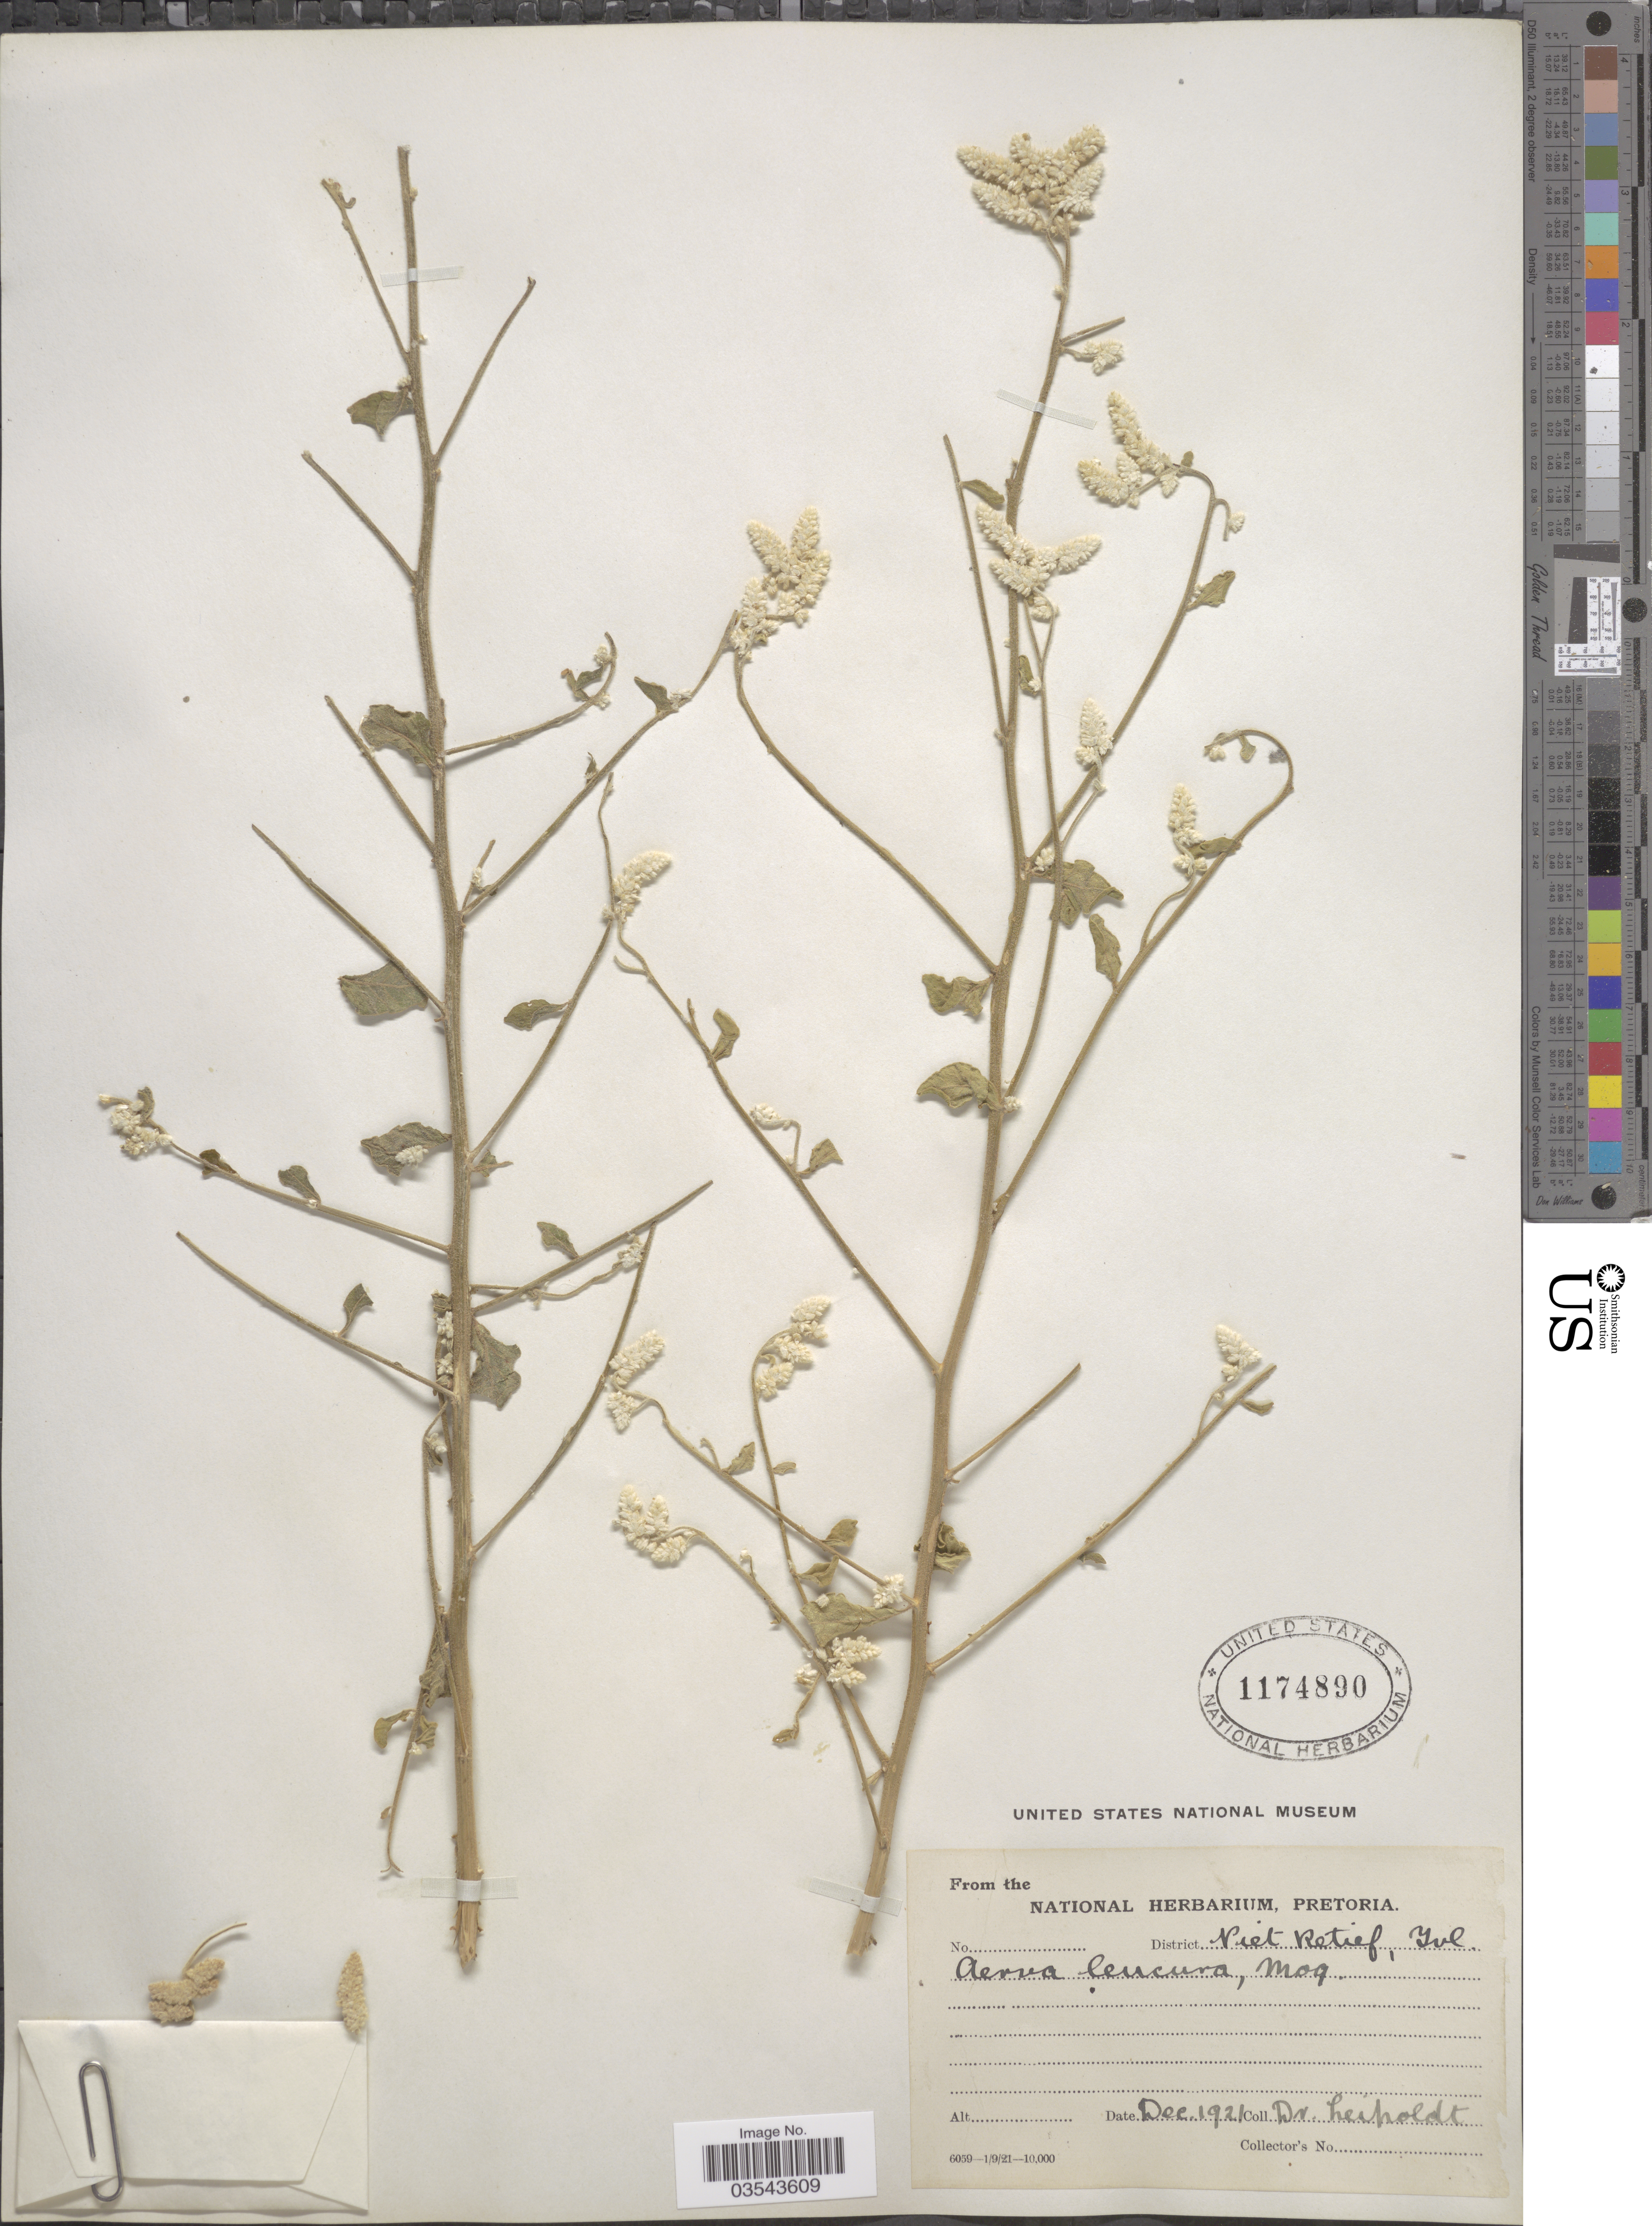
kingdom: Plantae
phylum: Tracheophyta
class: Magnoliopsida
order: Caryophyllales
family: Amaranthaceae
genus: Ouret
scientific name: Ouret lecura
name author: (Moq.) Kuntze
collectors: -. Leipoldt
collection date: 1921-12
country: South Africa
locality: District Piet Retief, Tvl.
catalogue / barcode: US 1174890